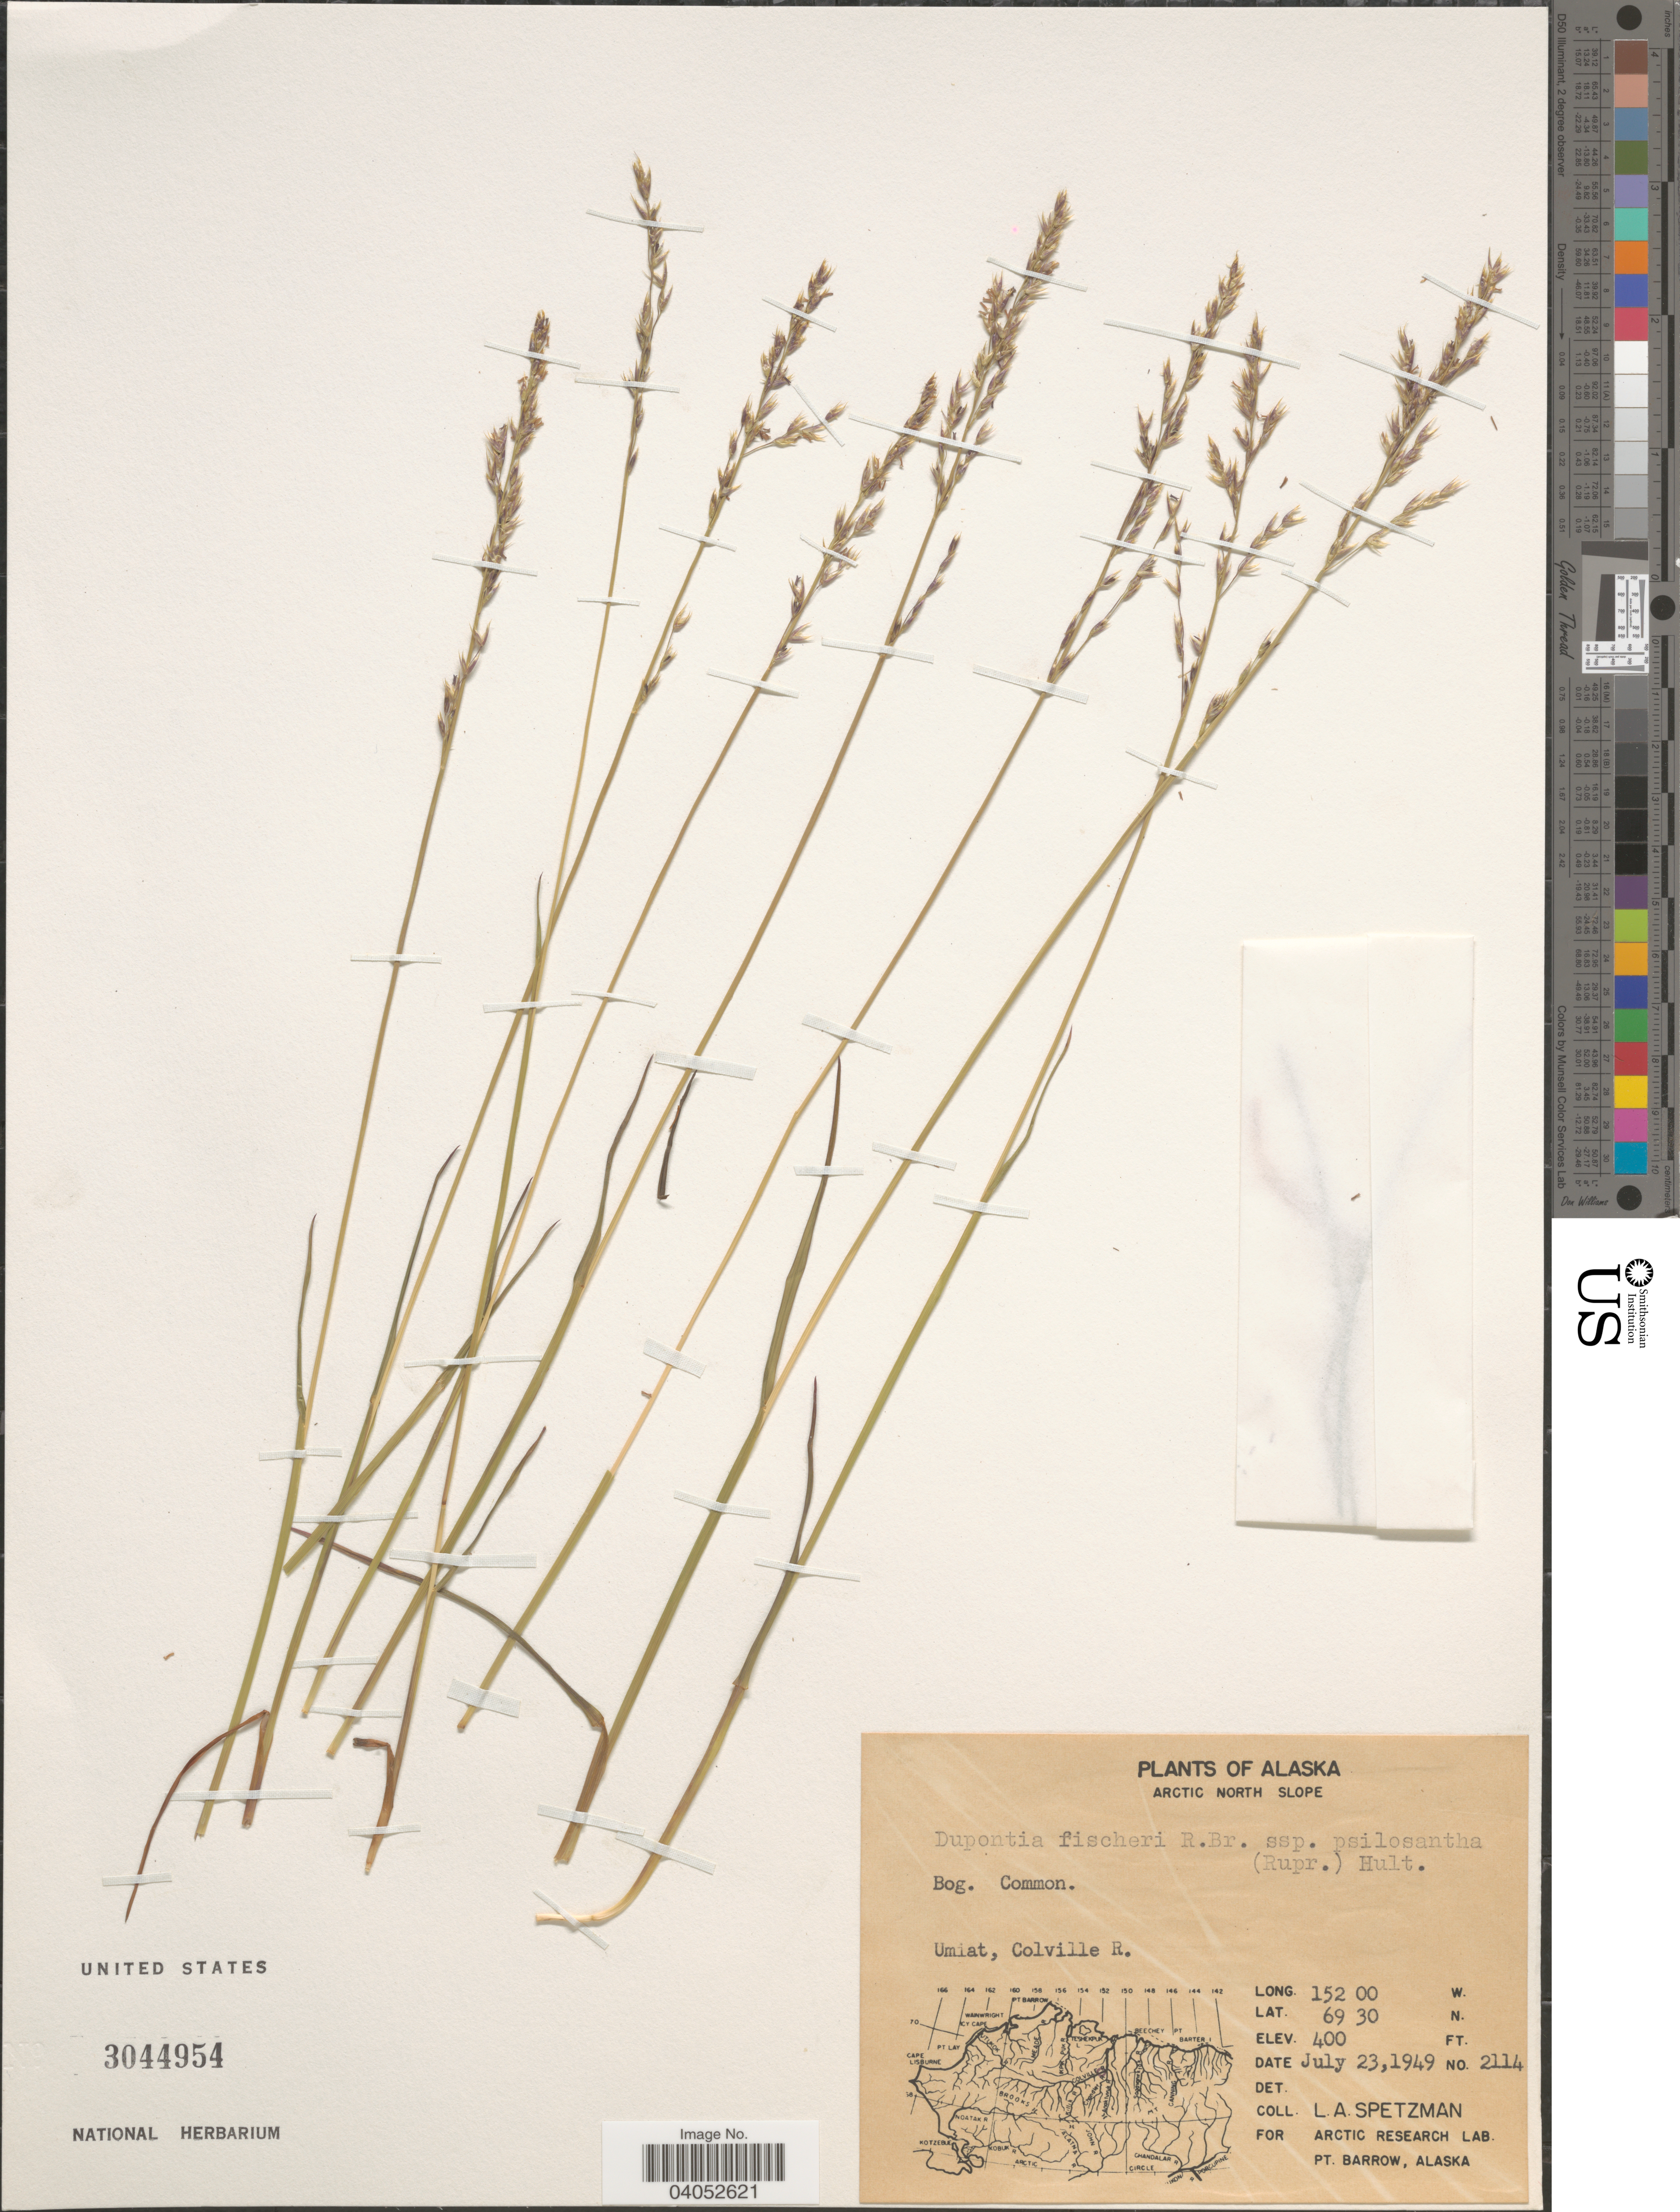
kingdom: Plantae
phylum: Tracheophyta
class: Liliopsida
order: Poales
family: Poaceae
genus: Dupontia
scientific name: Dupontia fisheri subsp. psilosantha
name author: (Rupr.) Hultén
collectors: L. Spetzman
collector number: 2114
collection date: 1949-07-23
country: United States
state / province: Alaska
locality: Arctic North Slope. Umiat, Colville R.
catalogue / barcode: US 3044954